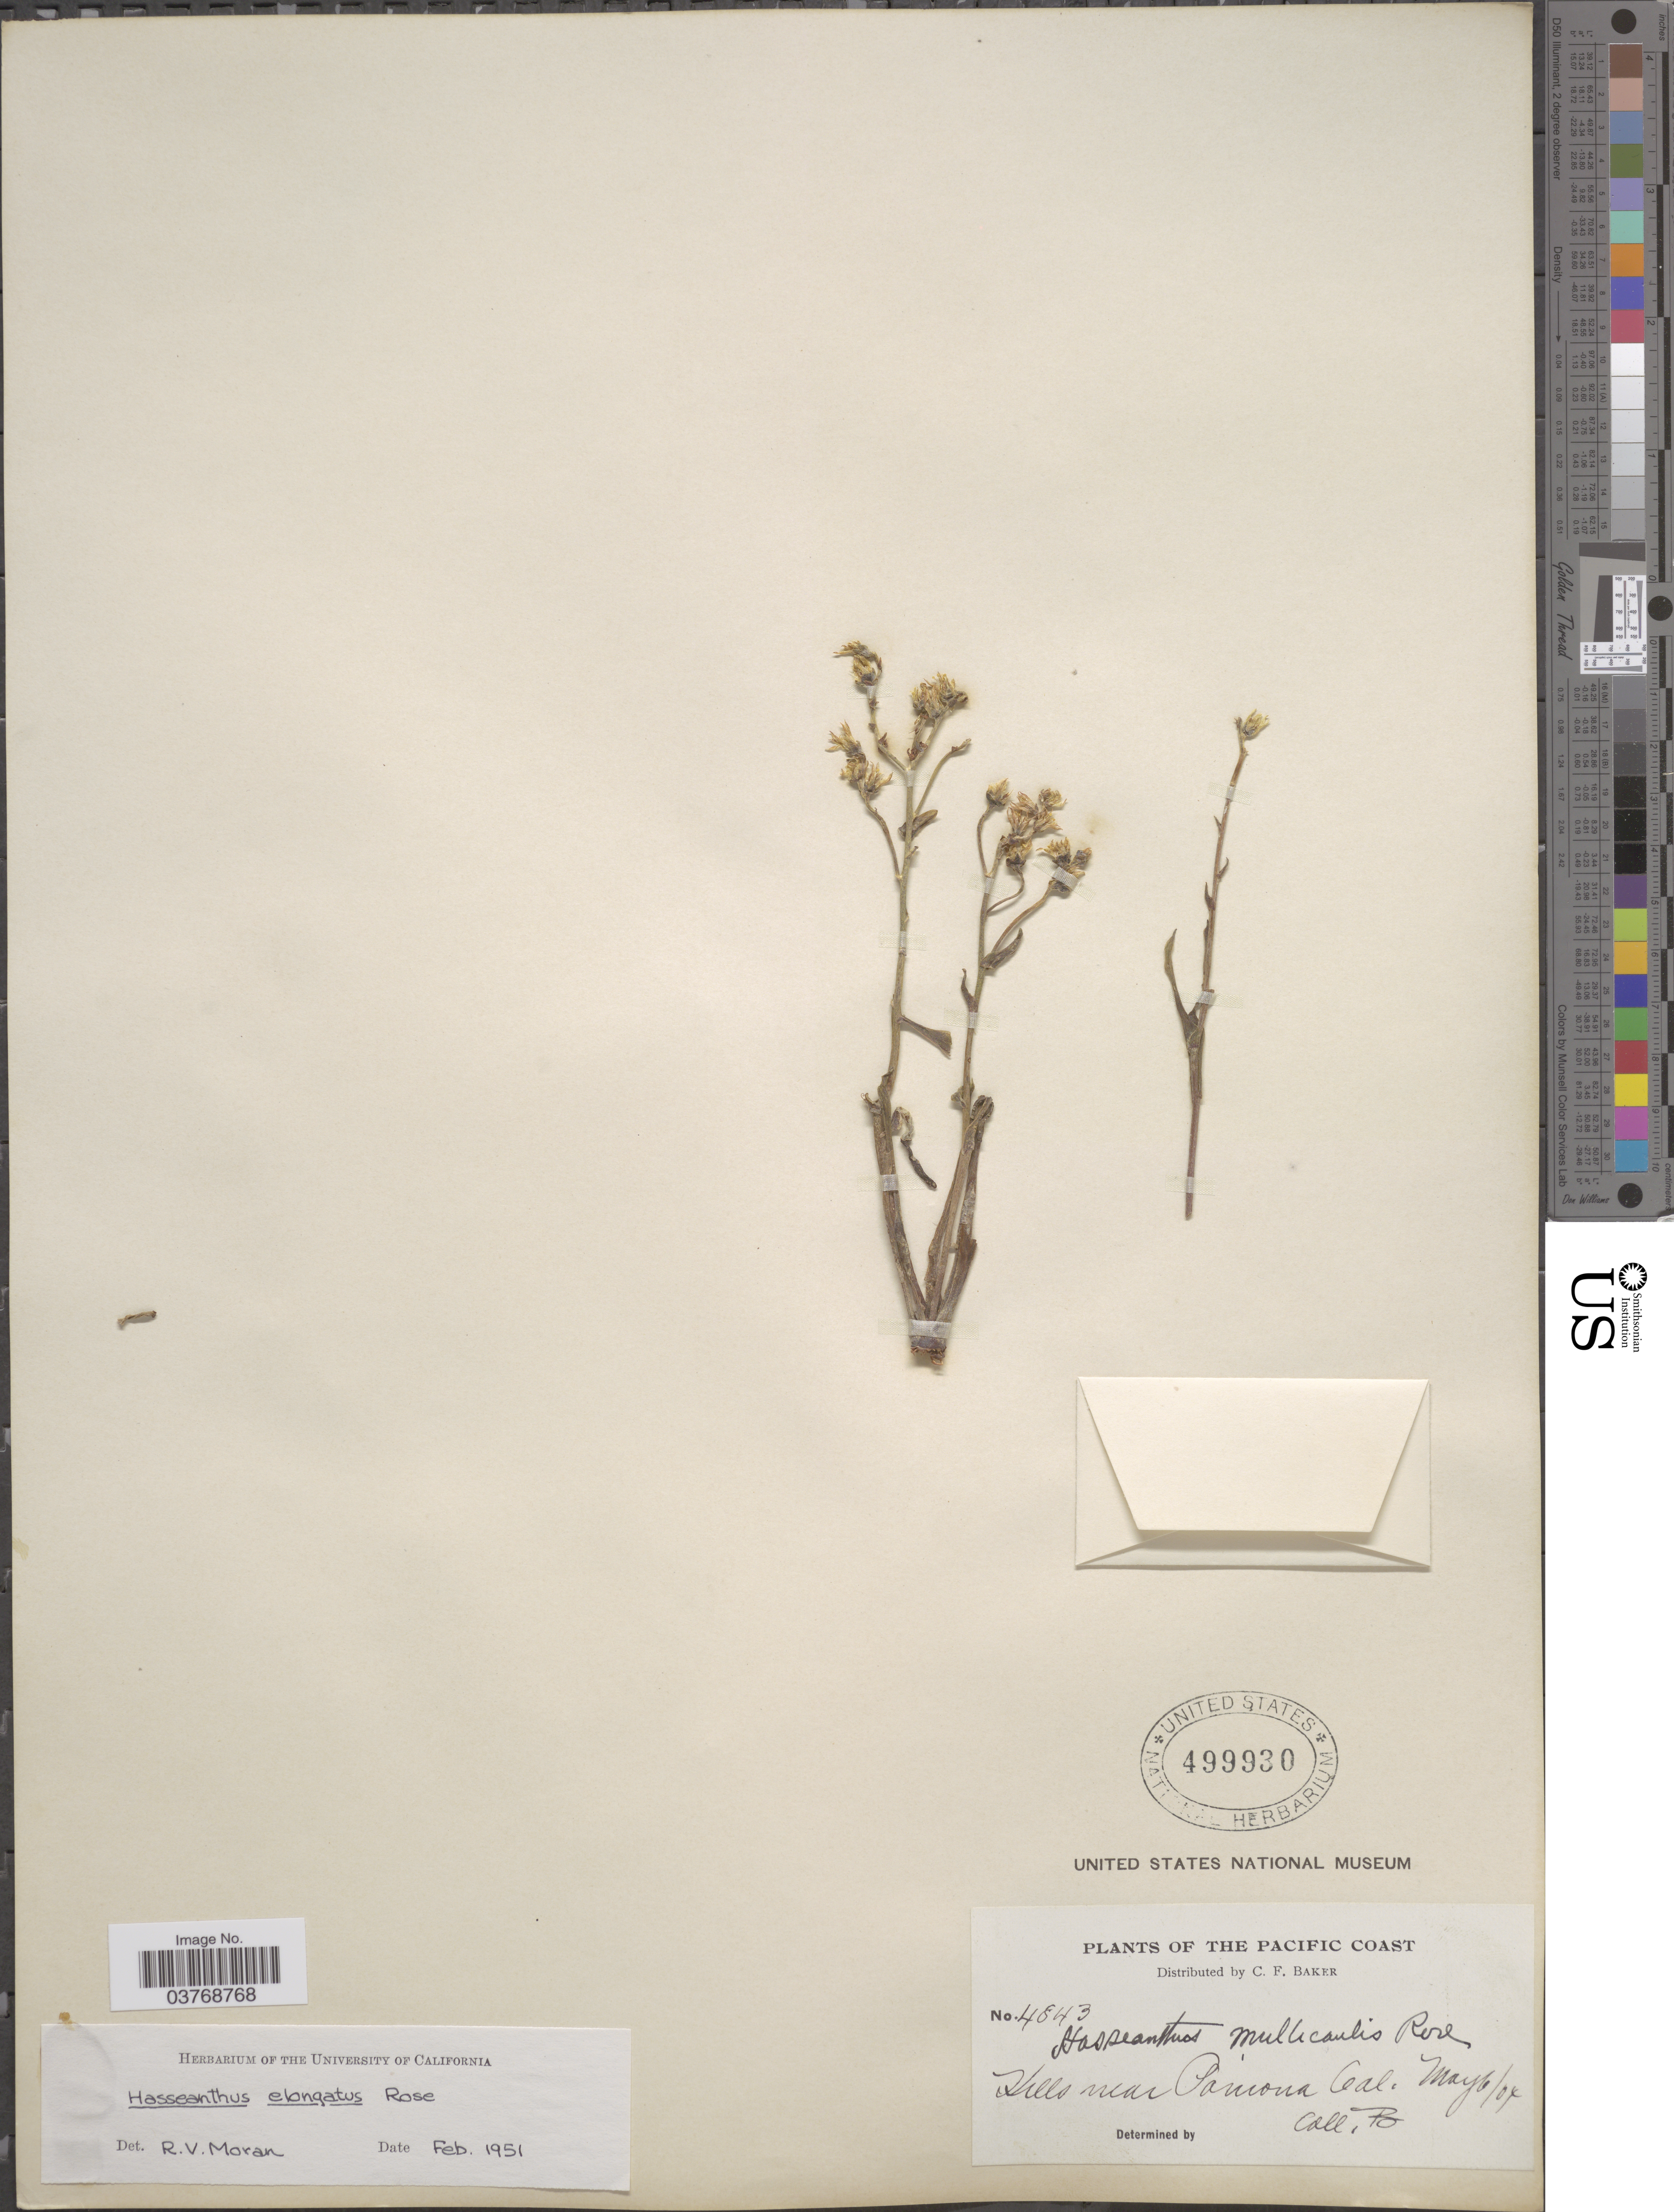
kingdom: Plantae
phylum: Tracheophyta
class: Magnoliopsida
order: Saxifragales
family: Crassulaceae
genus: Dudleya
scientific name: Dudleya multicaulis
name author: (Rose) Moran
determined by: Strong, Mark T., (BOT), Smithsonian Institution - National Museum of Natural History (UNITED STATES)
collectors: C. F. Baker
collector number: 4843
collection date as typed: Transcribed d/m/y: 6/5/4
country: United States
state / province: California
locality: The Pacific Coast. Hills near Pomona.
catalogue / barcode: US 499930